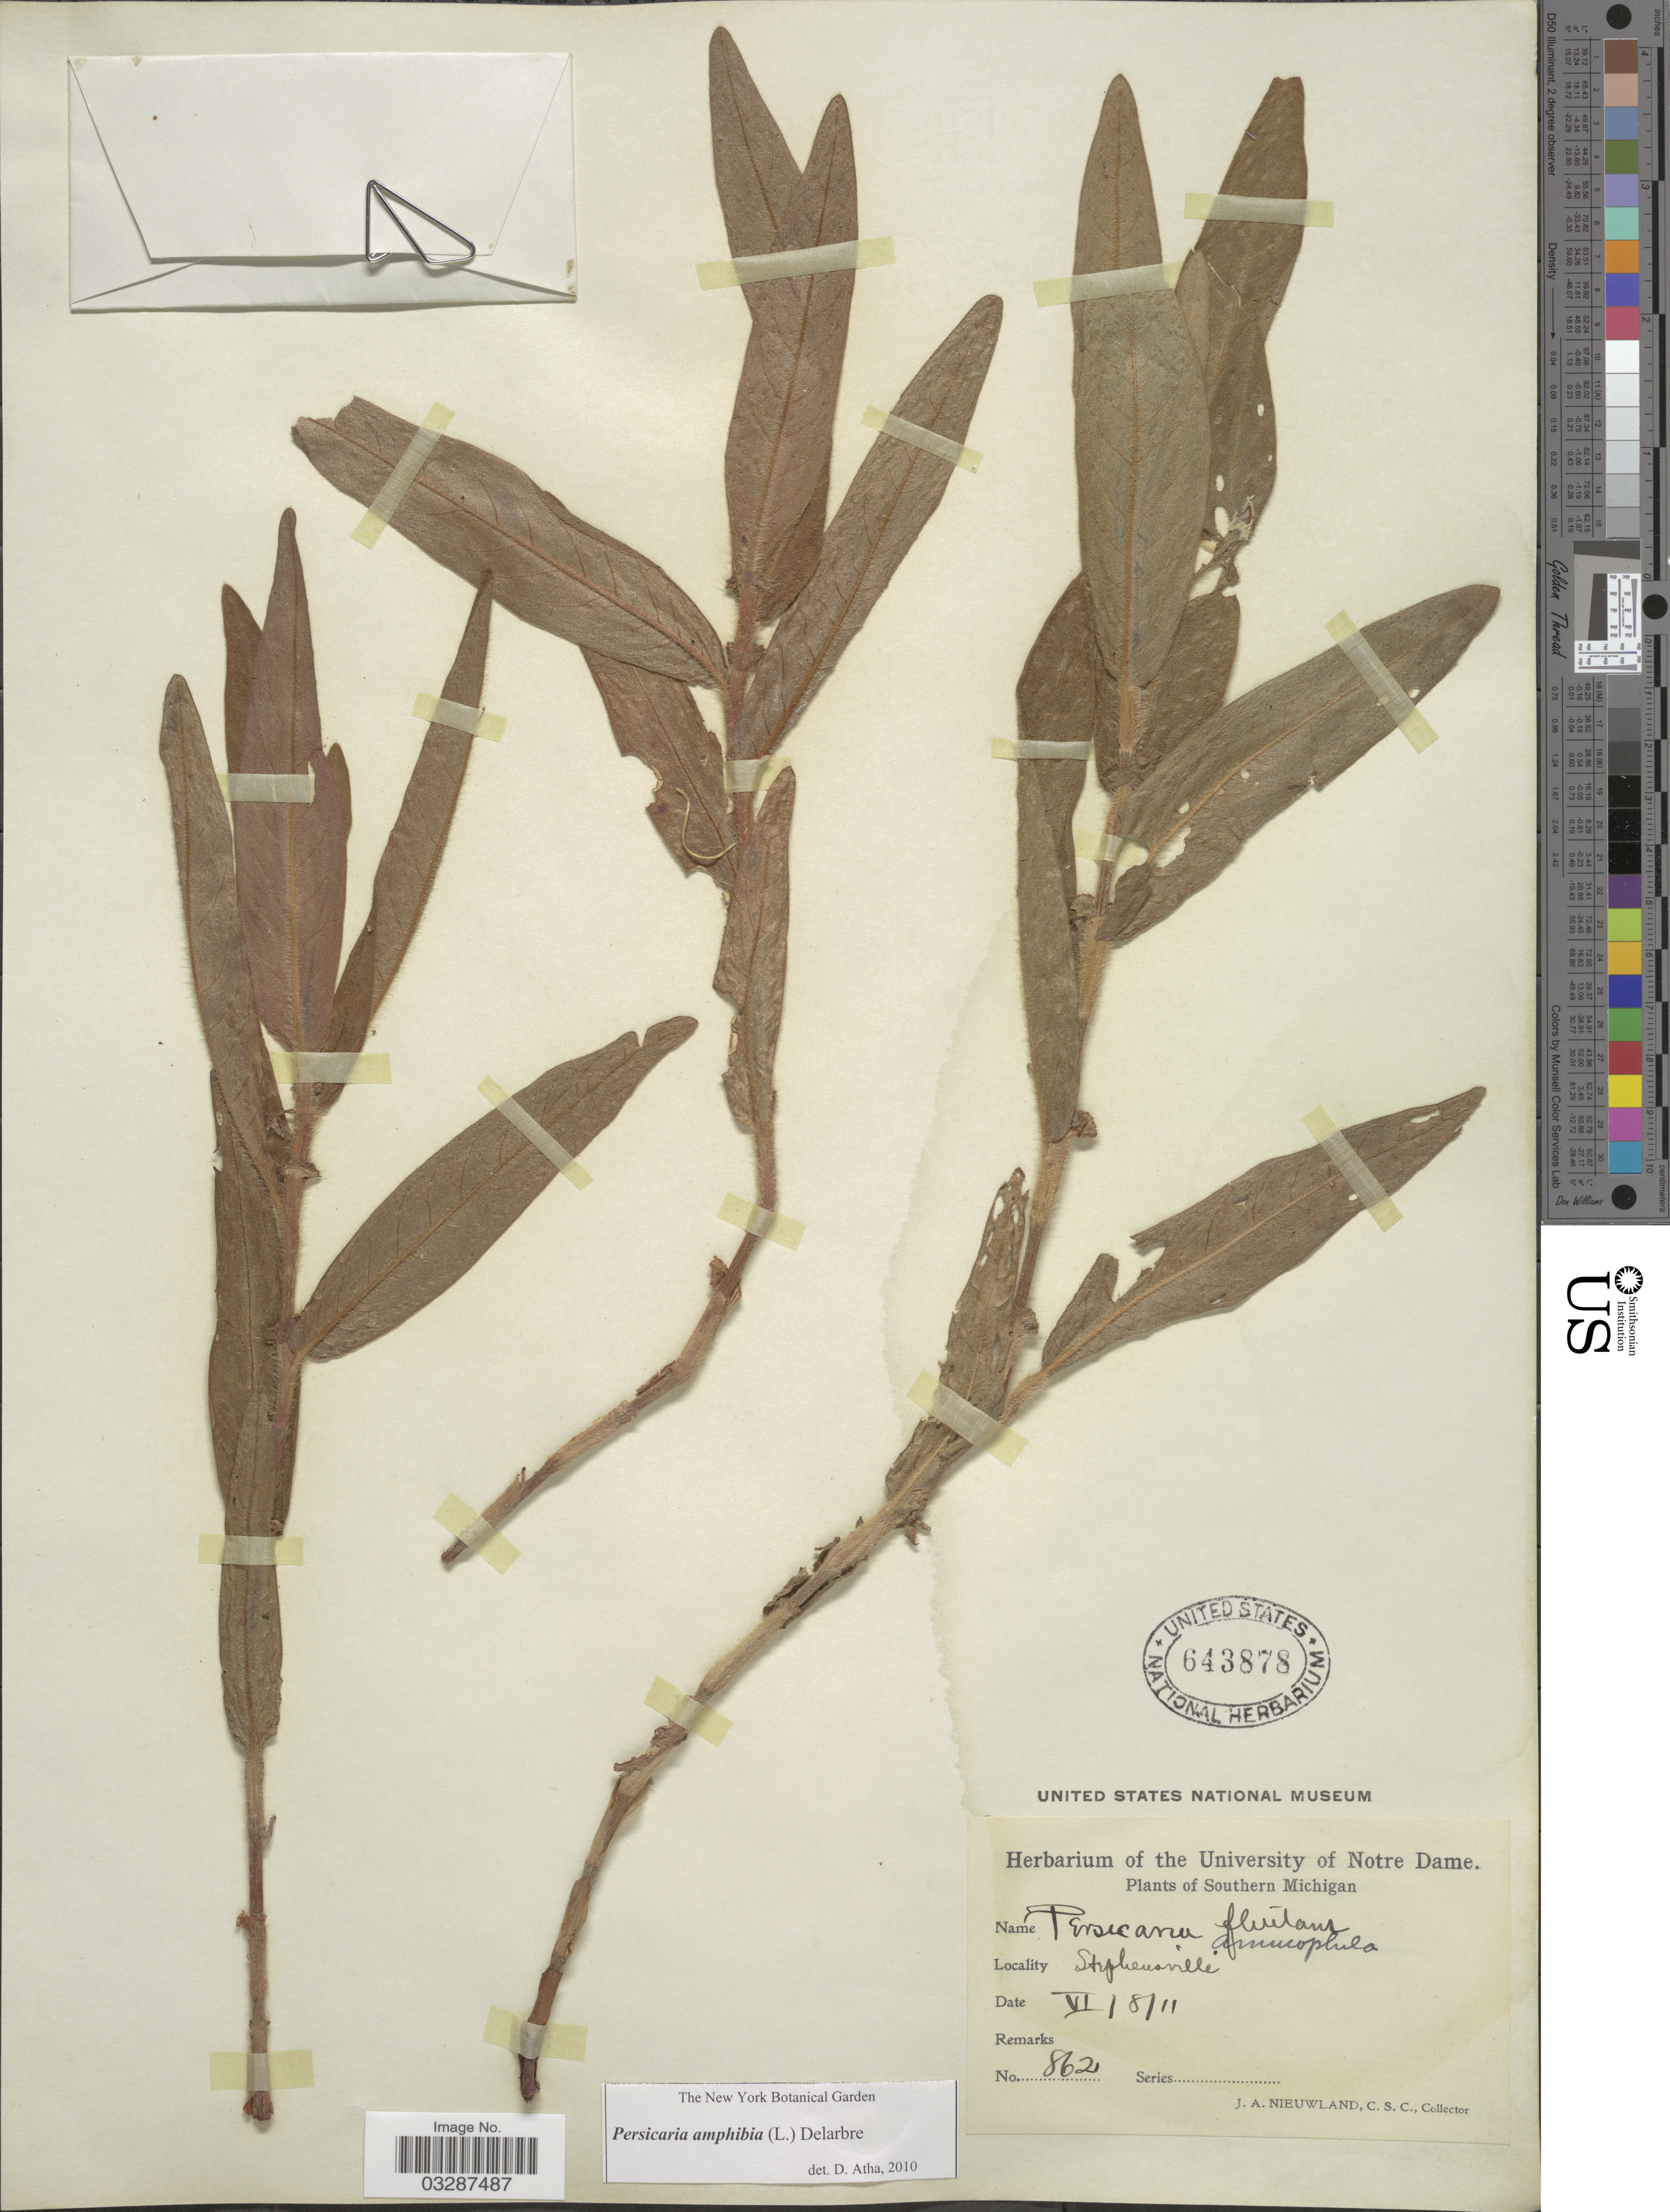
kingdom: Plantae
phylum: Tracheophyta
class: Magnoliopsida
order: Caryophyllales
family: Polygonaceae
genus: Persicaria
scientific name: Persicaria amphibia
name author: (L.) Delarbre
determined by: Atha, D. E.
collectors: J. A. Nieuwland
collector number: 862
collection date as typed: Transcribed d/m/y: 8/6/11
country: United States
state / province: Michigan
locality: Southern Michigan. Stephensville.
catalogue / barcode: US 643878